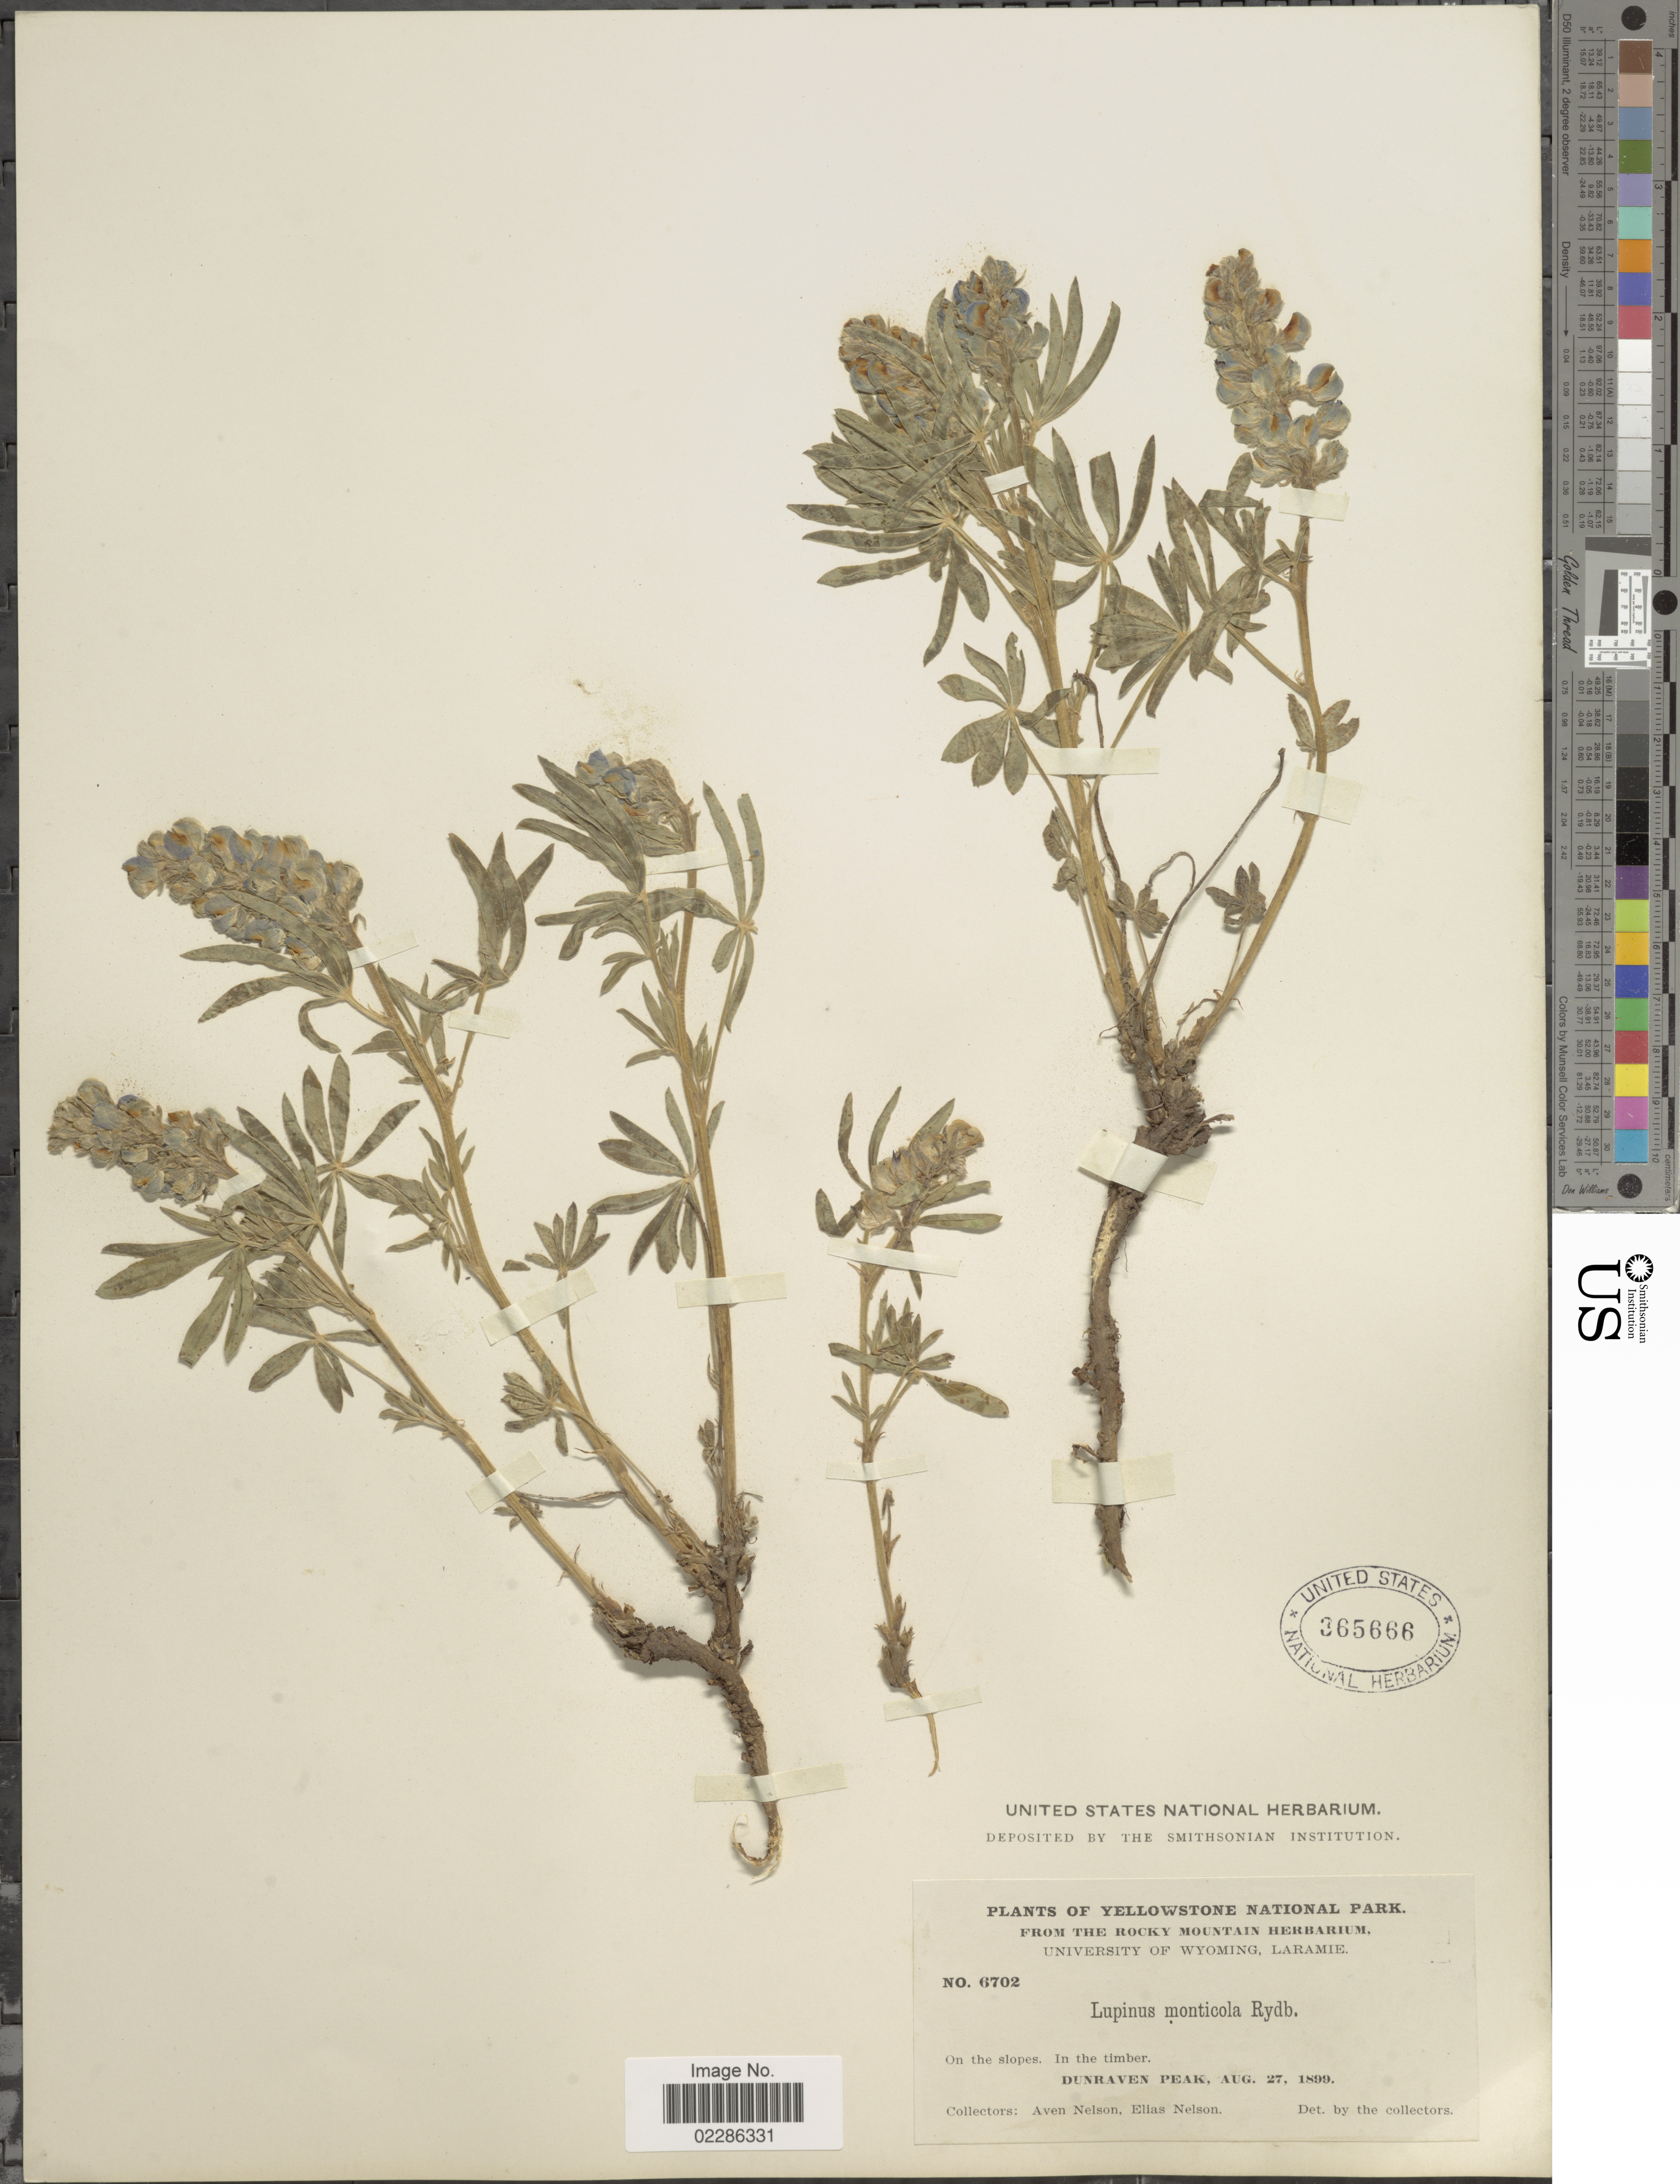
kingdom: Plantae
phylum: Tracheophyta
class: Magnoliopsida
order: Fabales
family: Fabaceae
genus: Lupinus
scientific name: Lupinus monticola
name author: Rydb.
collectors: A. Nelson & E. Nelson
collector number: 6702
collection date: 1899-08-27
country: United States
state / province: Wyoming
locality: Yellowstone National Park, On the slopes. In the timber, Dunraven Peak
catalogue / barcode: US 365666